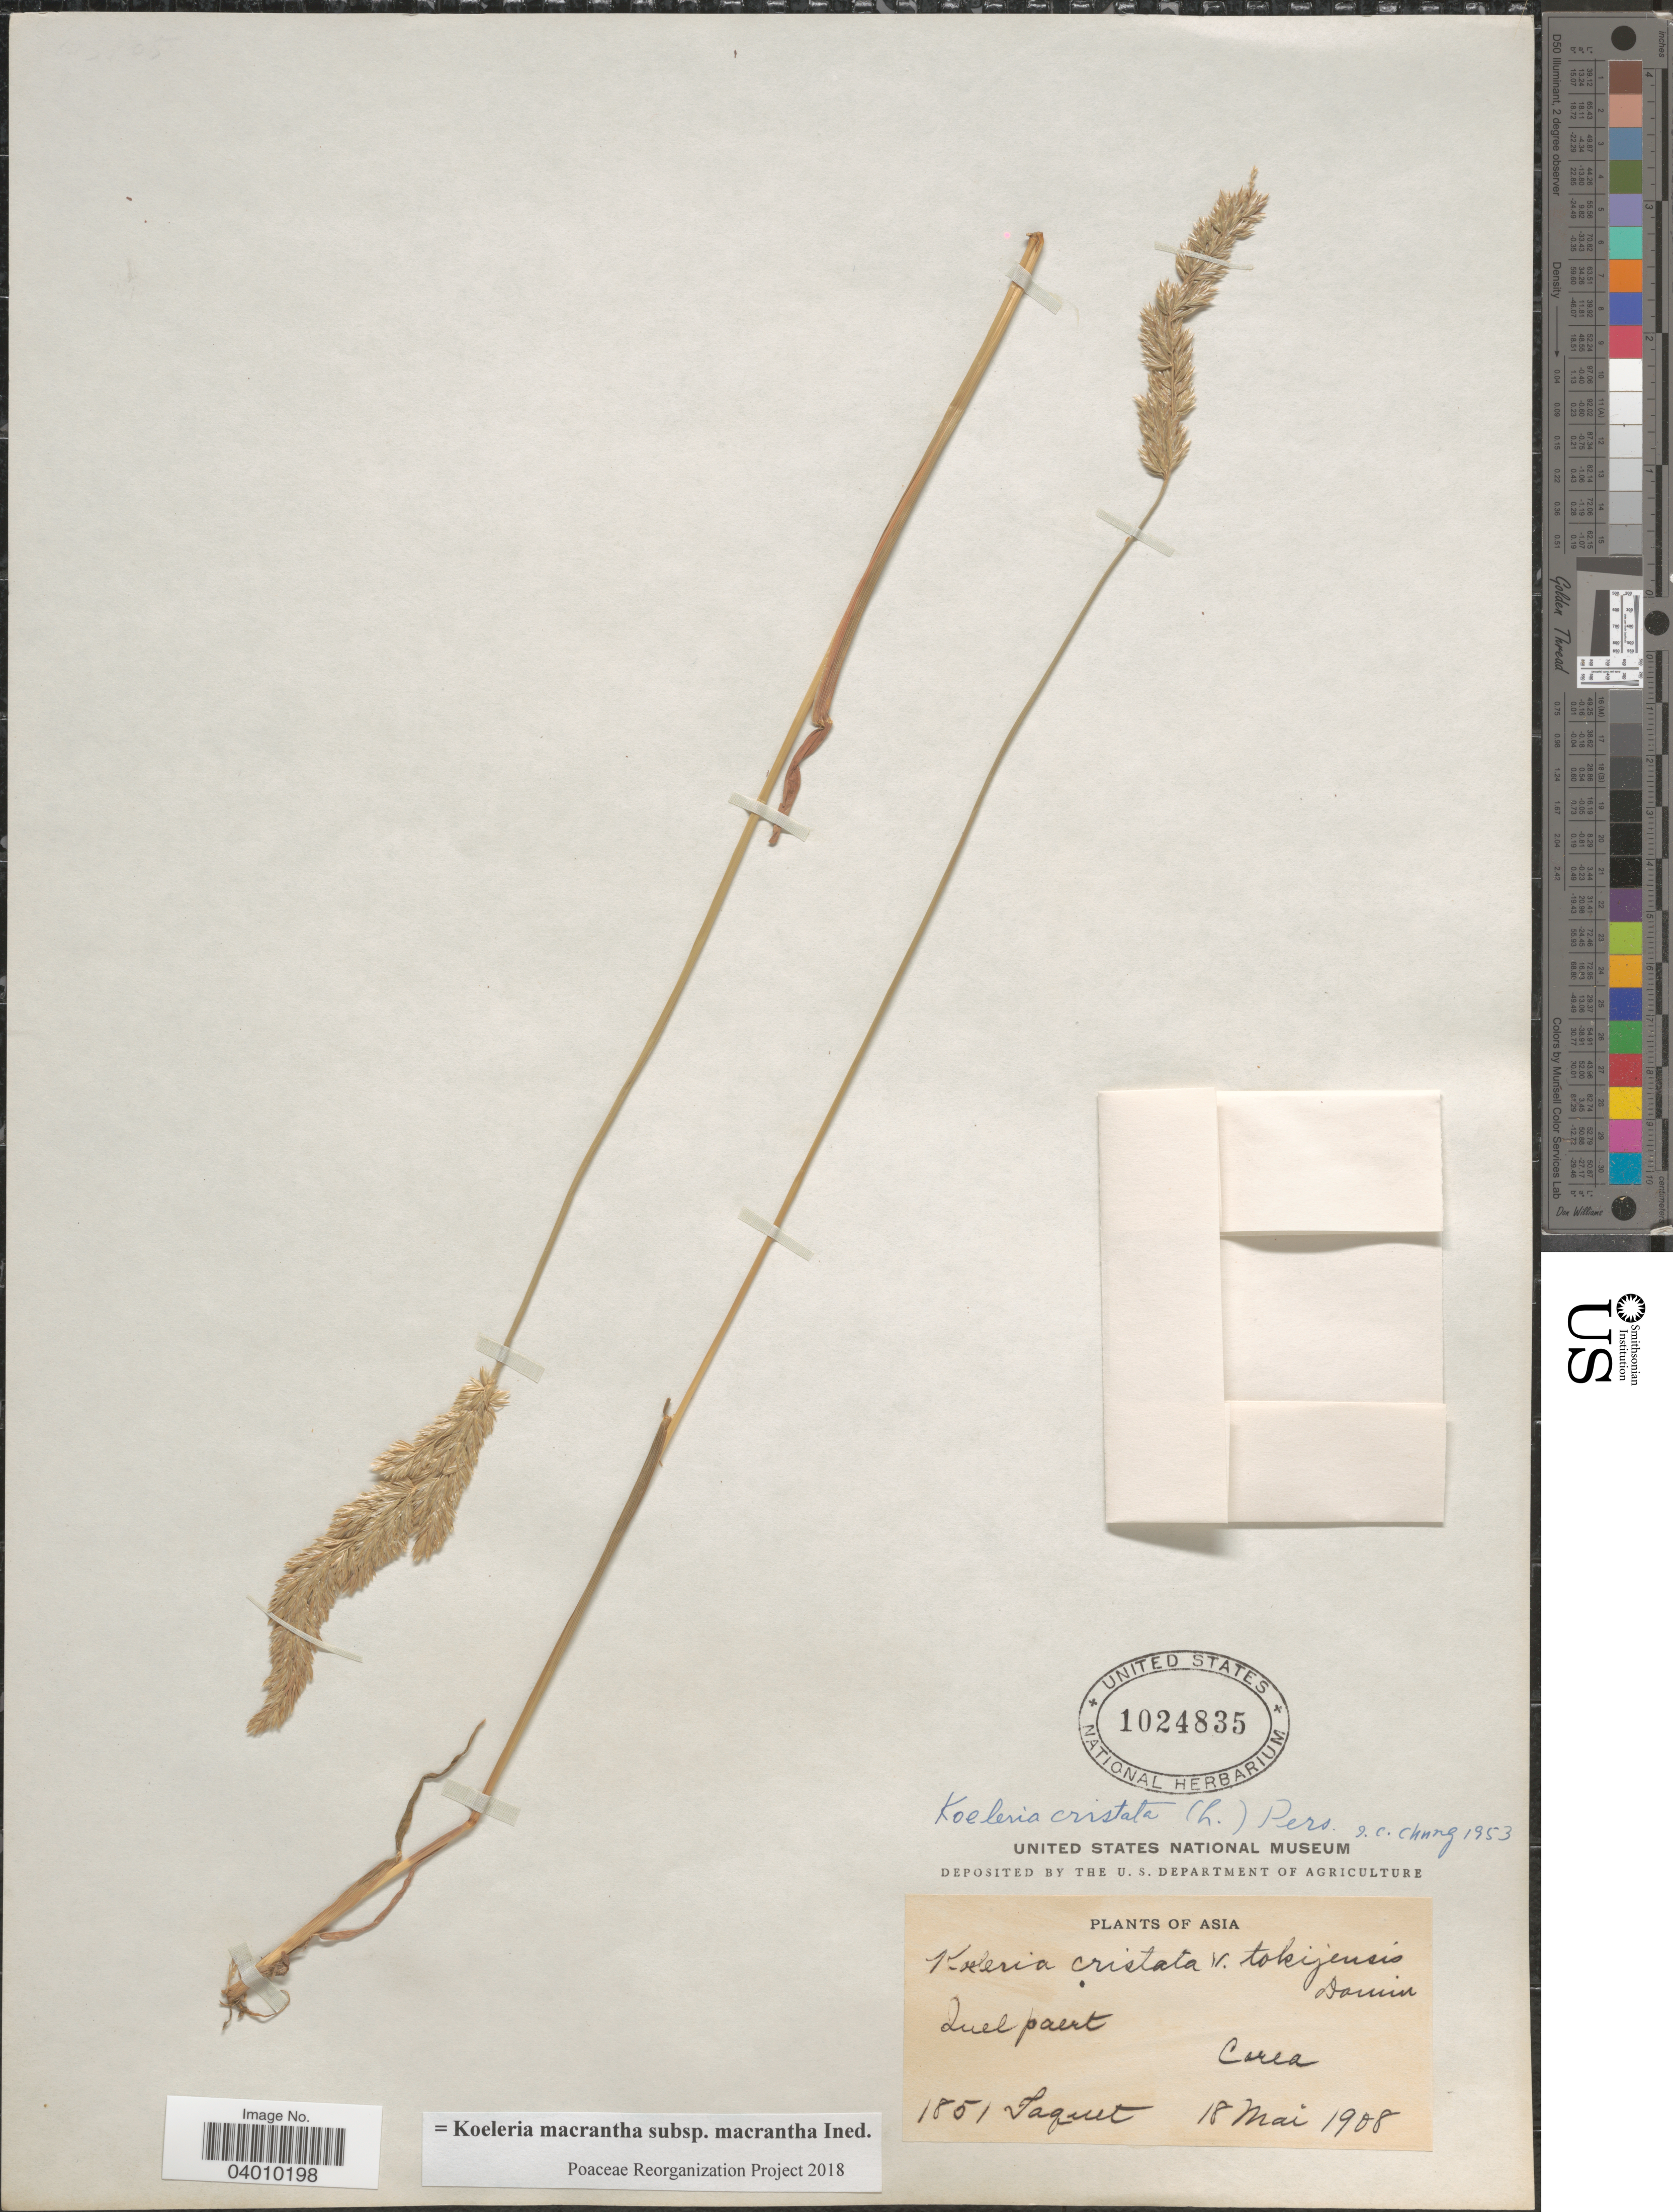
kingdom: Plantae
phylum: Tracheophyta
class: Liliopsida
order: Poales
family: Poaceae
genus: Koeleria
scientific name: Koeleria macrantha subsp. macrantha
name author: (Ledeb.) Schult.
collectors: -. Jaquet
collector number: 1851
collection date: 1908-05-18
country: South Korea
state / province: Jeju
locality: Quelpaert, Corea.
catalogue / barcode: US 1024835